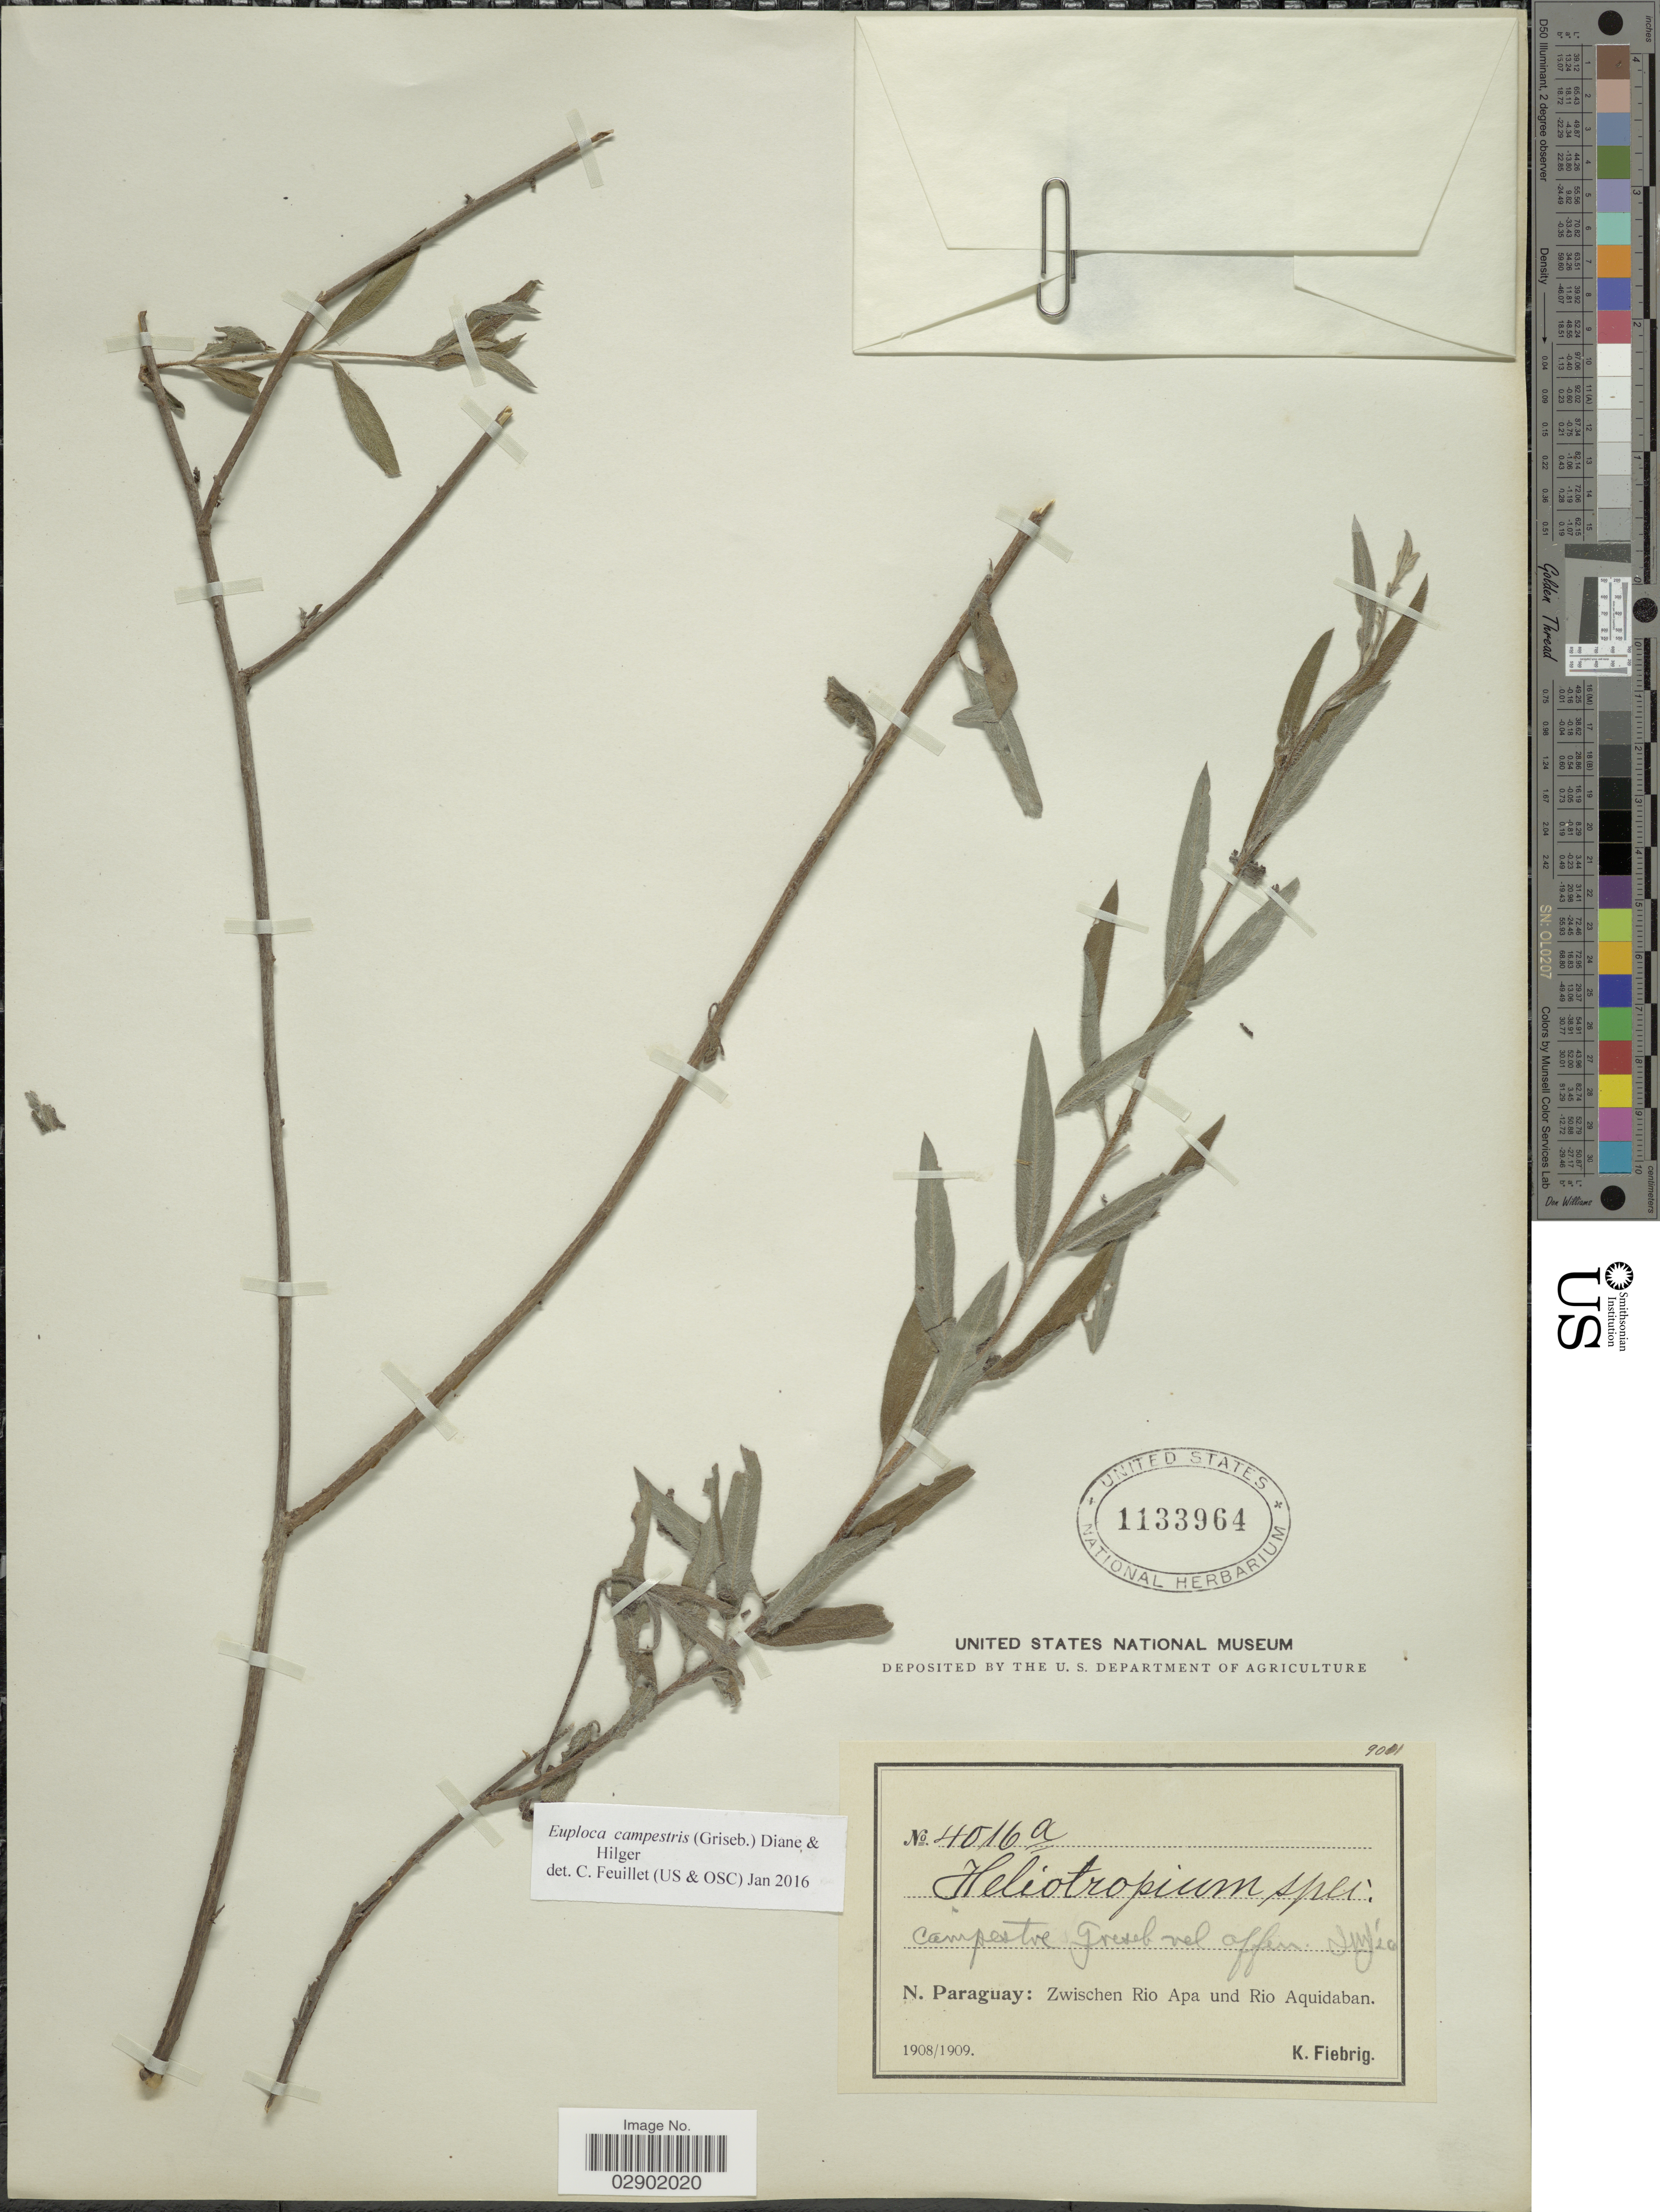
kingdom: Plantae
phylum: Tracheophyta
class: Magnoliopsida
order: Boraginales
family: Heliotropiaceae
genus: Euploca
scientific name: Euploca campestris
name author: (Griseb.) Diane & Hilger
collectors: K. Fiebrig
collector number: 4016a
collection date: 1908/1909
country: Paraguay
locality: N. Paraguay: Zwischen Rio Apa und Rio Aquidaban.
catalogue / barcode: US 1133964